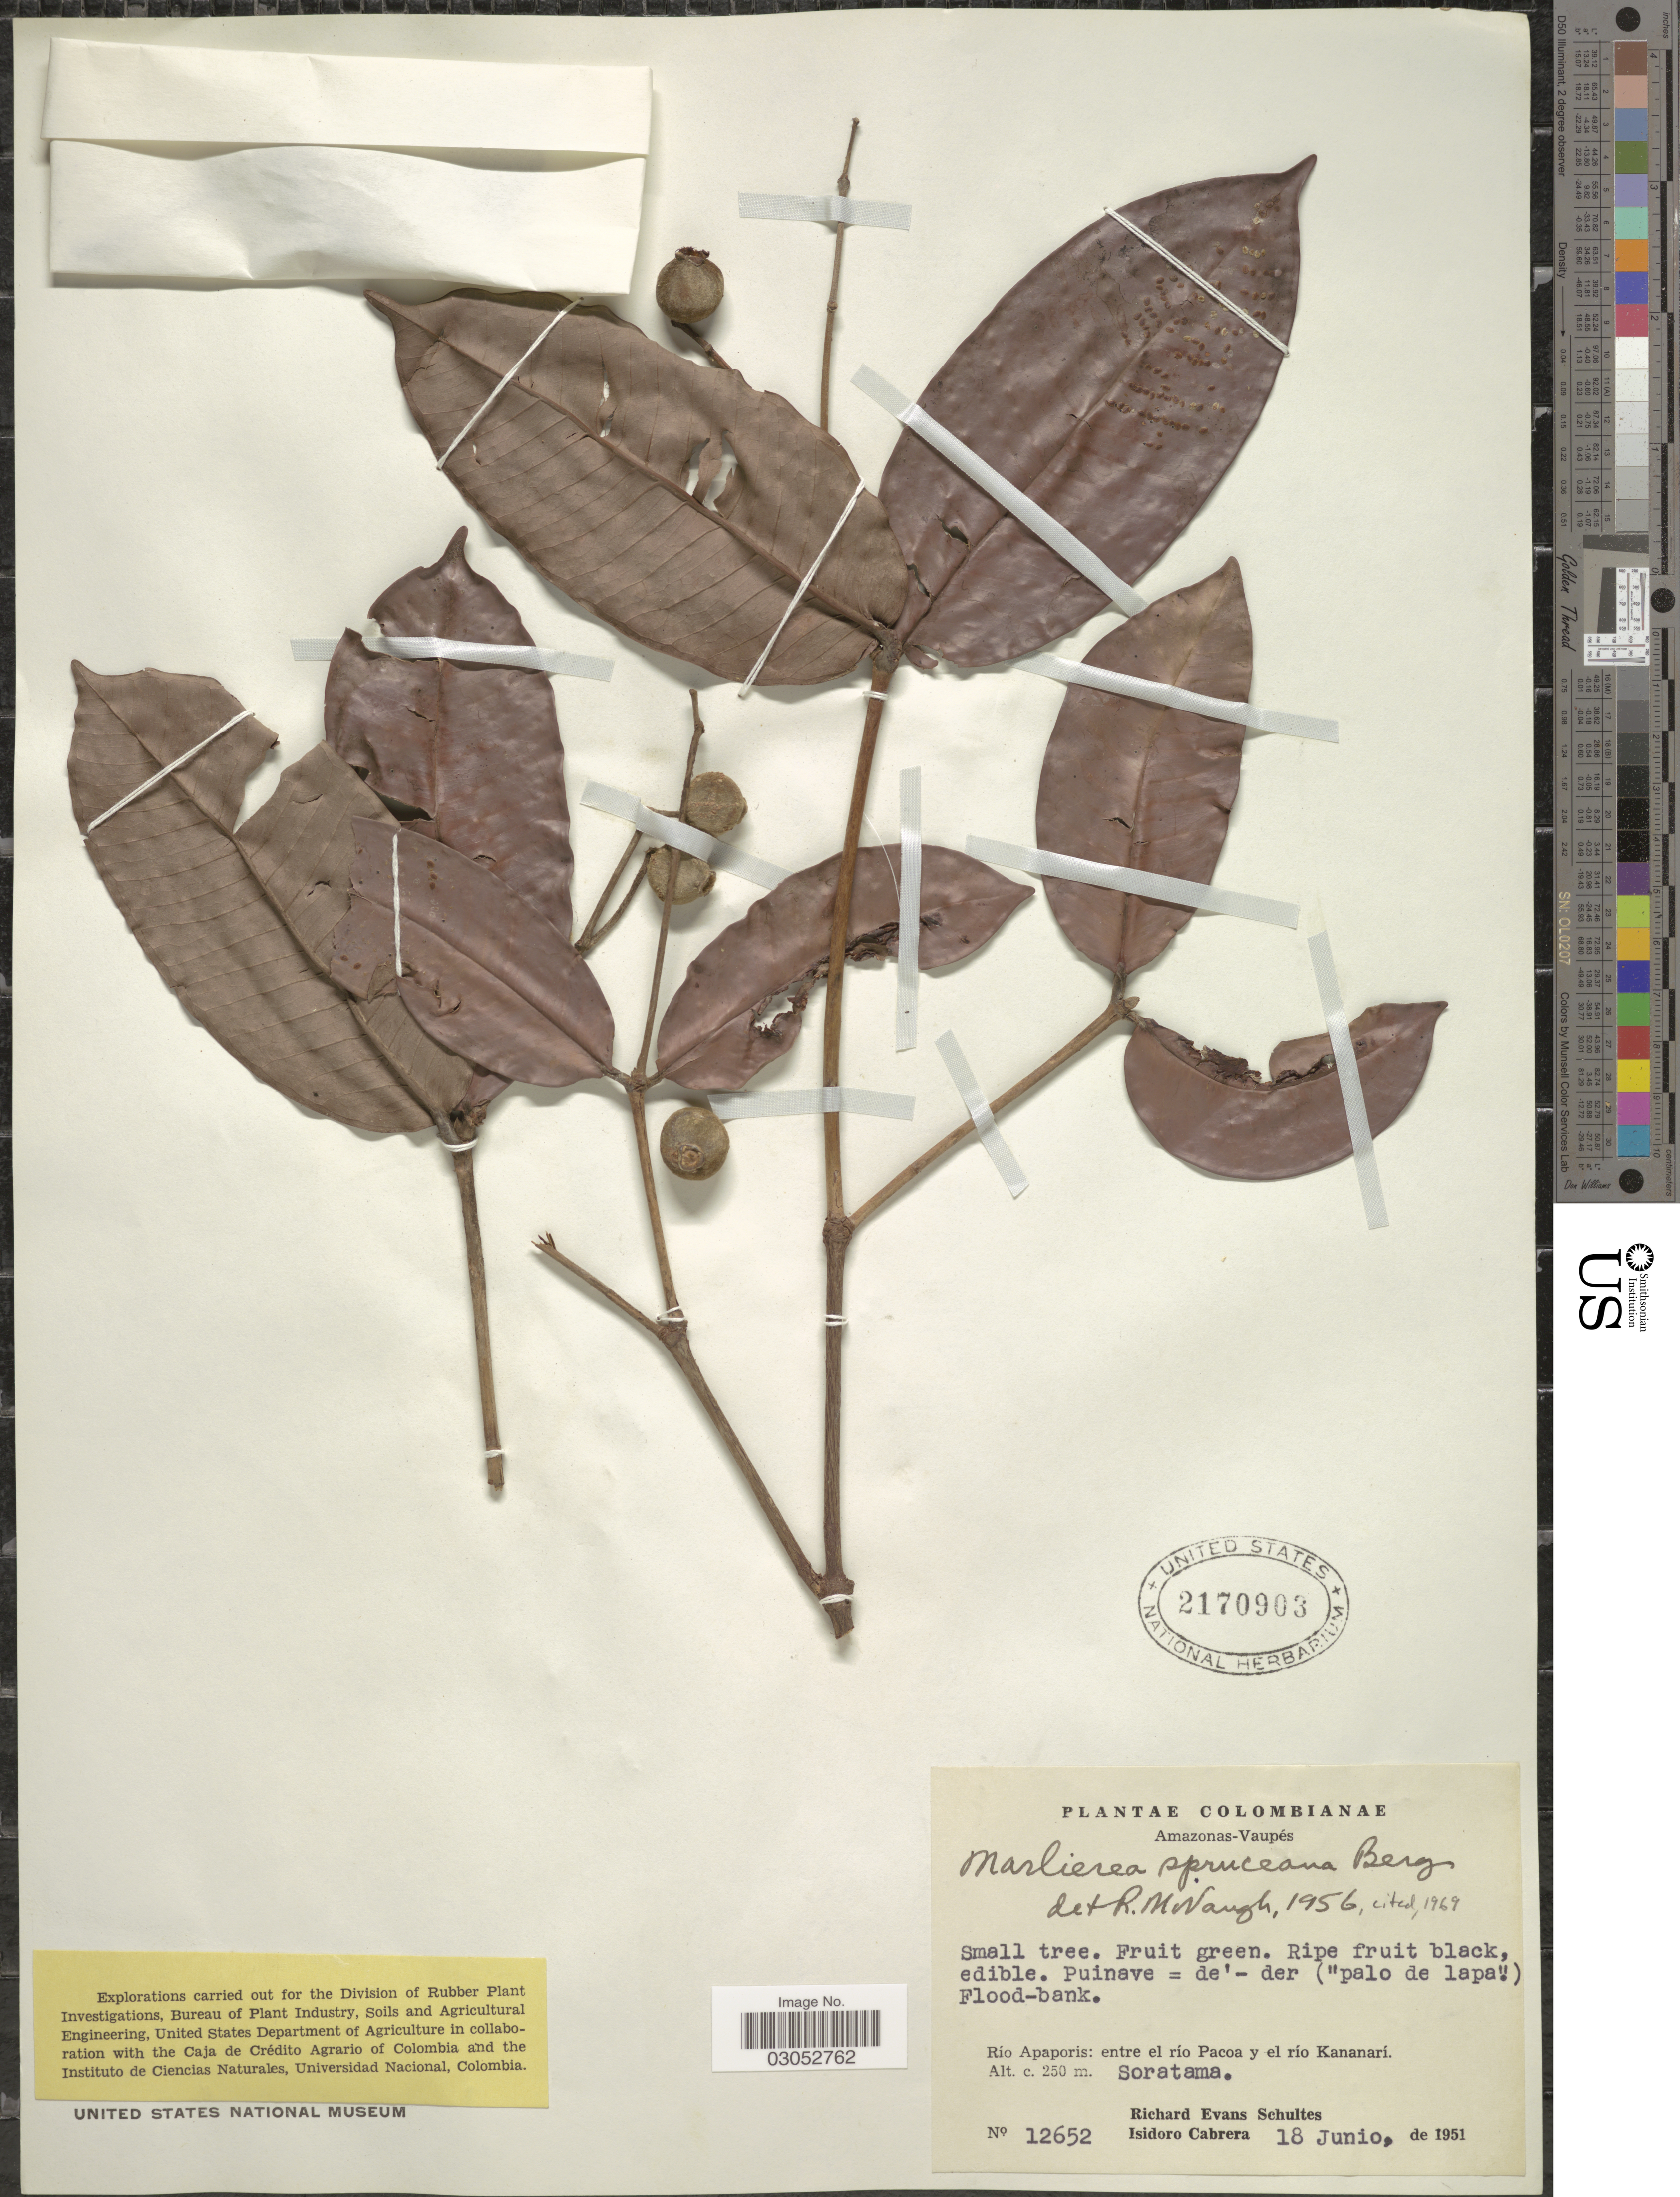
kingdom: Plantae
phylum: Tracheophyta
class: Magnoliopsida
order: Myrtales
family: Myrtaceae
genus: Myrcia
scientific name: Myrcia uaupensis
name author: (O. Berg) Gaem & E. Lucas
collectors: R. E. Schultes & I. Cabrera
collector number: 12652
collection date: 1951-06-18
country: Colombia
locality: Amazonas-Vaupés. Río Apaporis: entre el río Pacoa y el río Kananarí. Soratama.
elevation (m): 250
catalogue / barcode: US 2170903